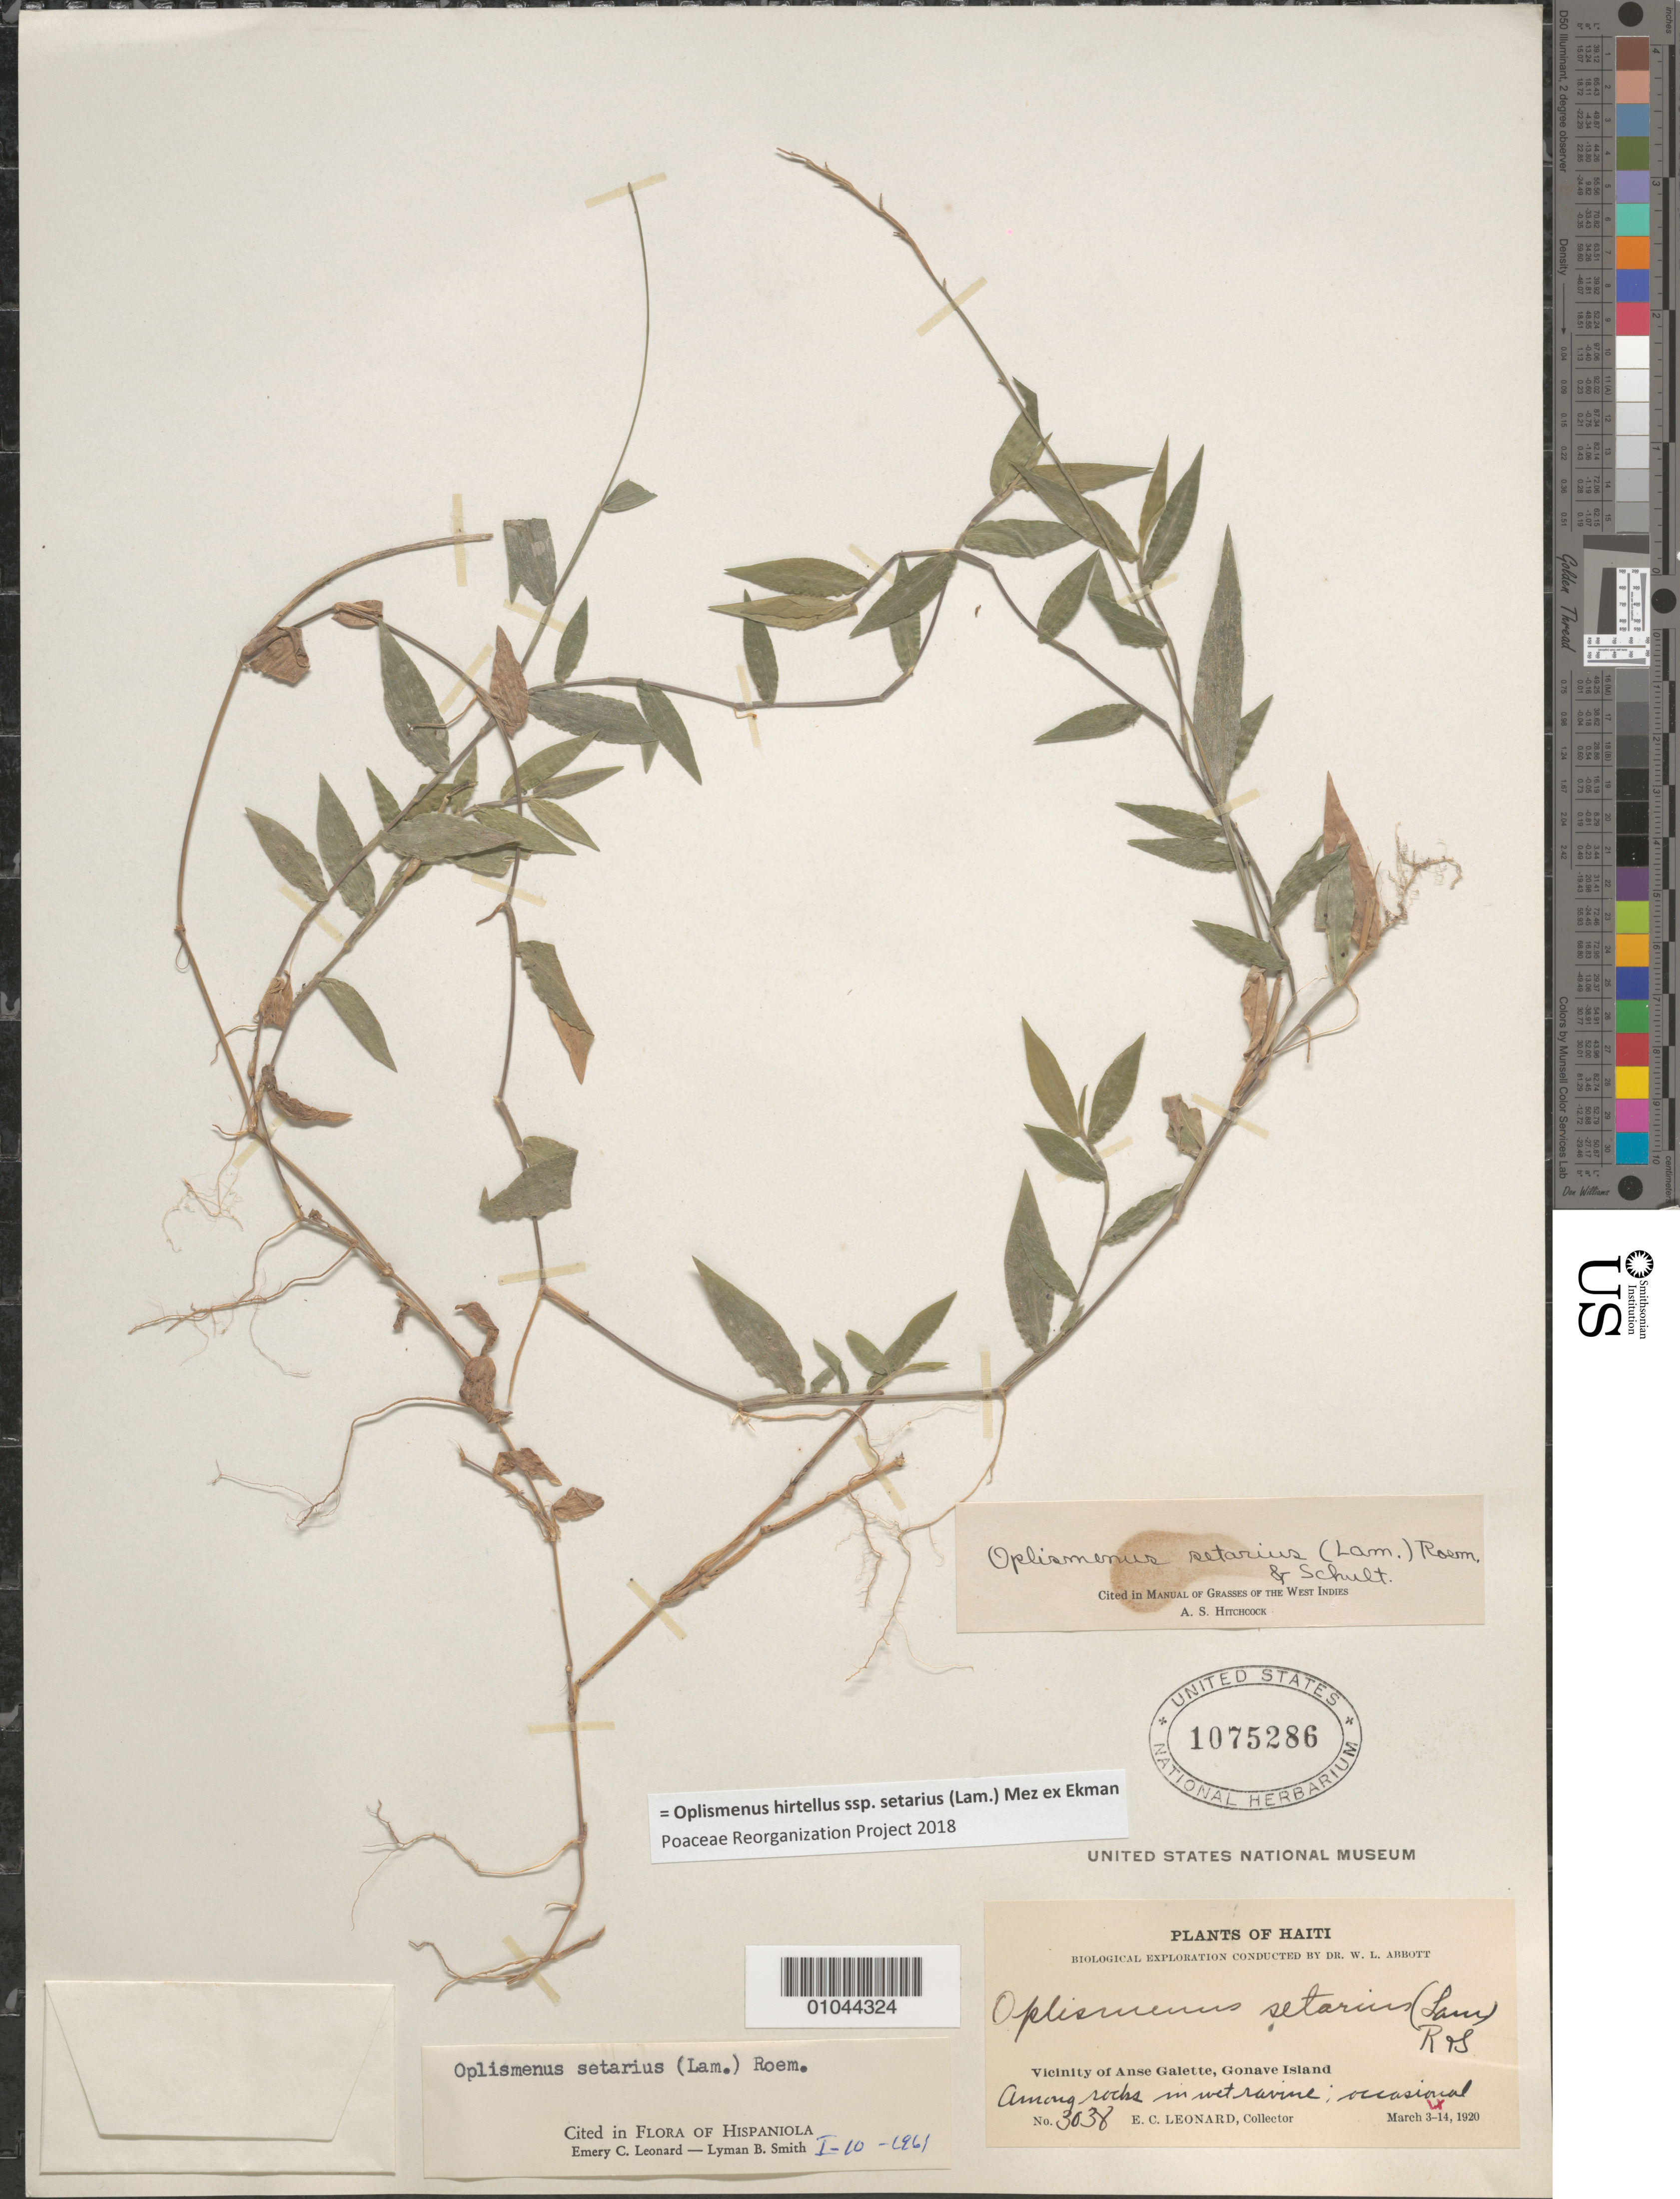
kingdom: Plantae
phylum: Tracheophyta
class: Liliopsida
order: Poales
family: Poaceae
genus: Oplismenus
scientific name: Oplismenus hirtellus subsp. setarius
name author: (Lam.) Mez ex Ekman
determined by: Poaceae Reorganization Project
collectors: E. C. Leonard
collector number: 3038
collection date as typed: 03 Mar 1920 to 14 Mar 1920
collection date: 1920-03-03/1920-03-14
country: Haiti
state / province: Óuest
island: Hispaniola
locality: Vicinity of Anse Galette, Gonave Island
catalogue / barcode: US 1075286